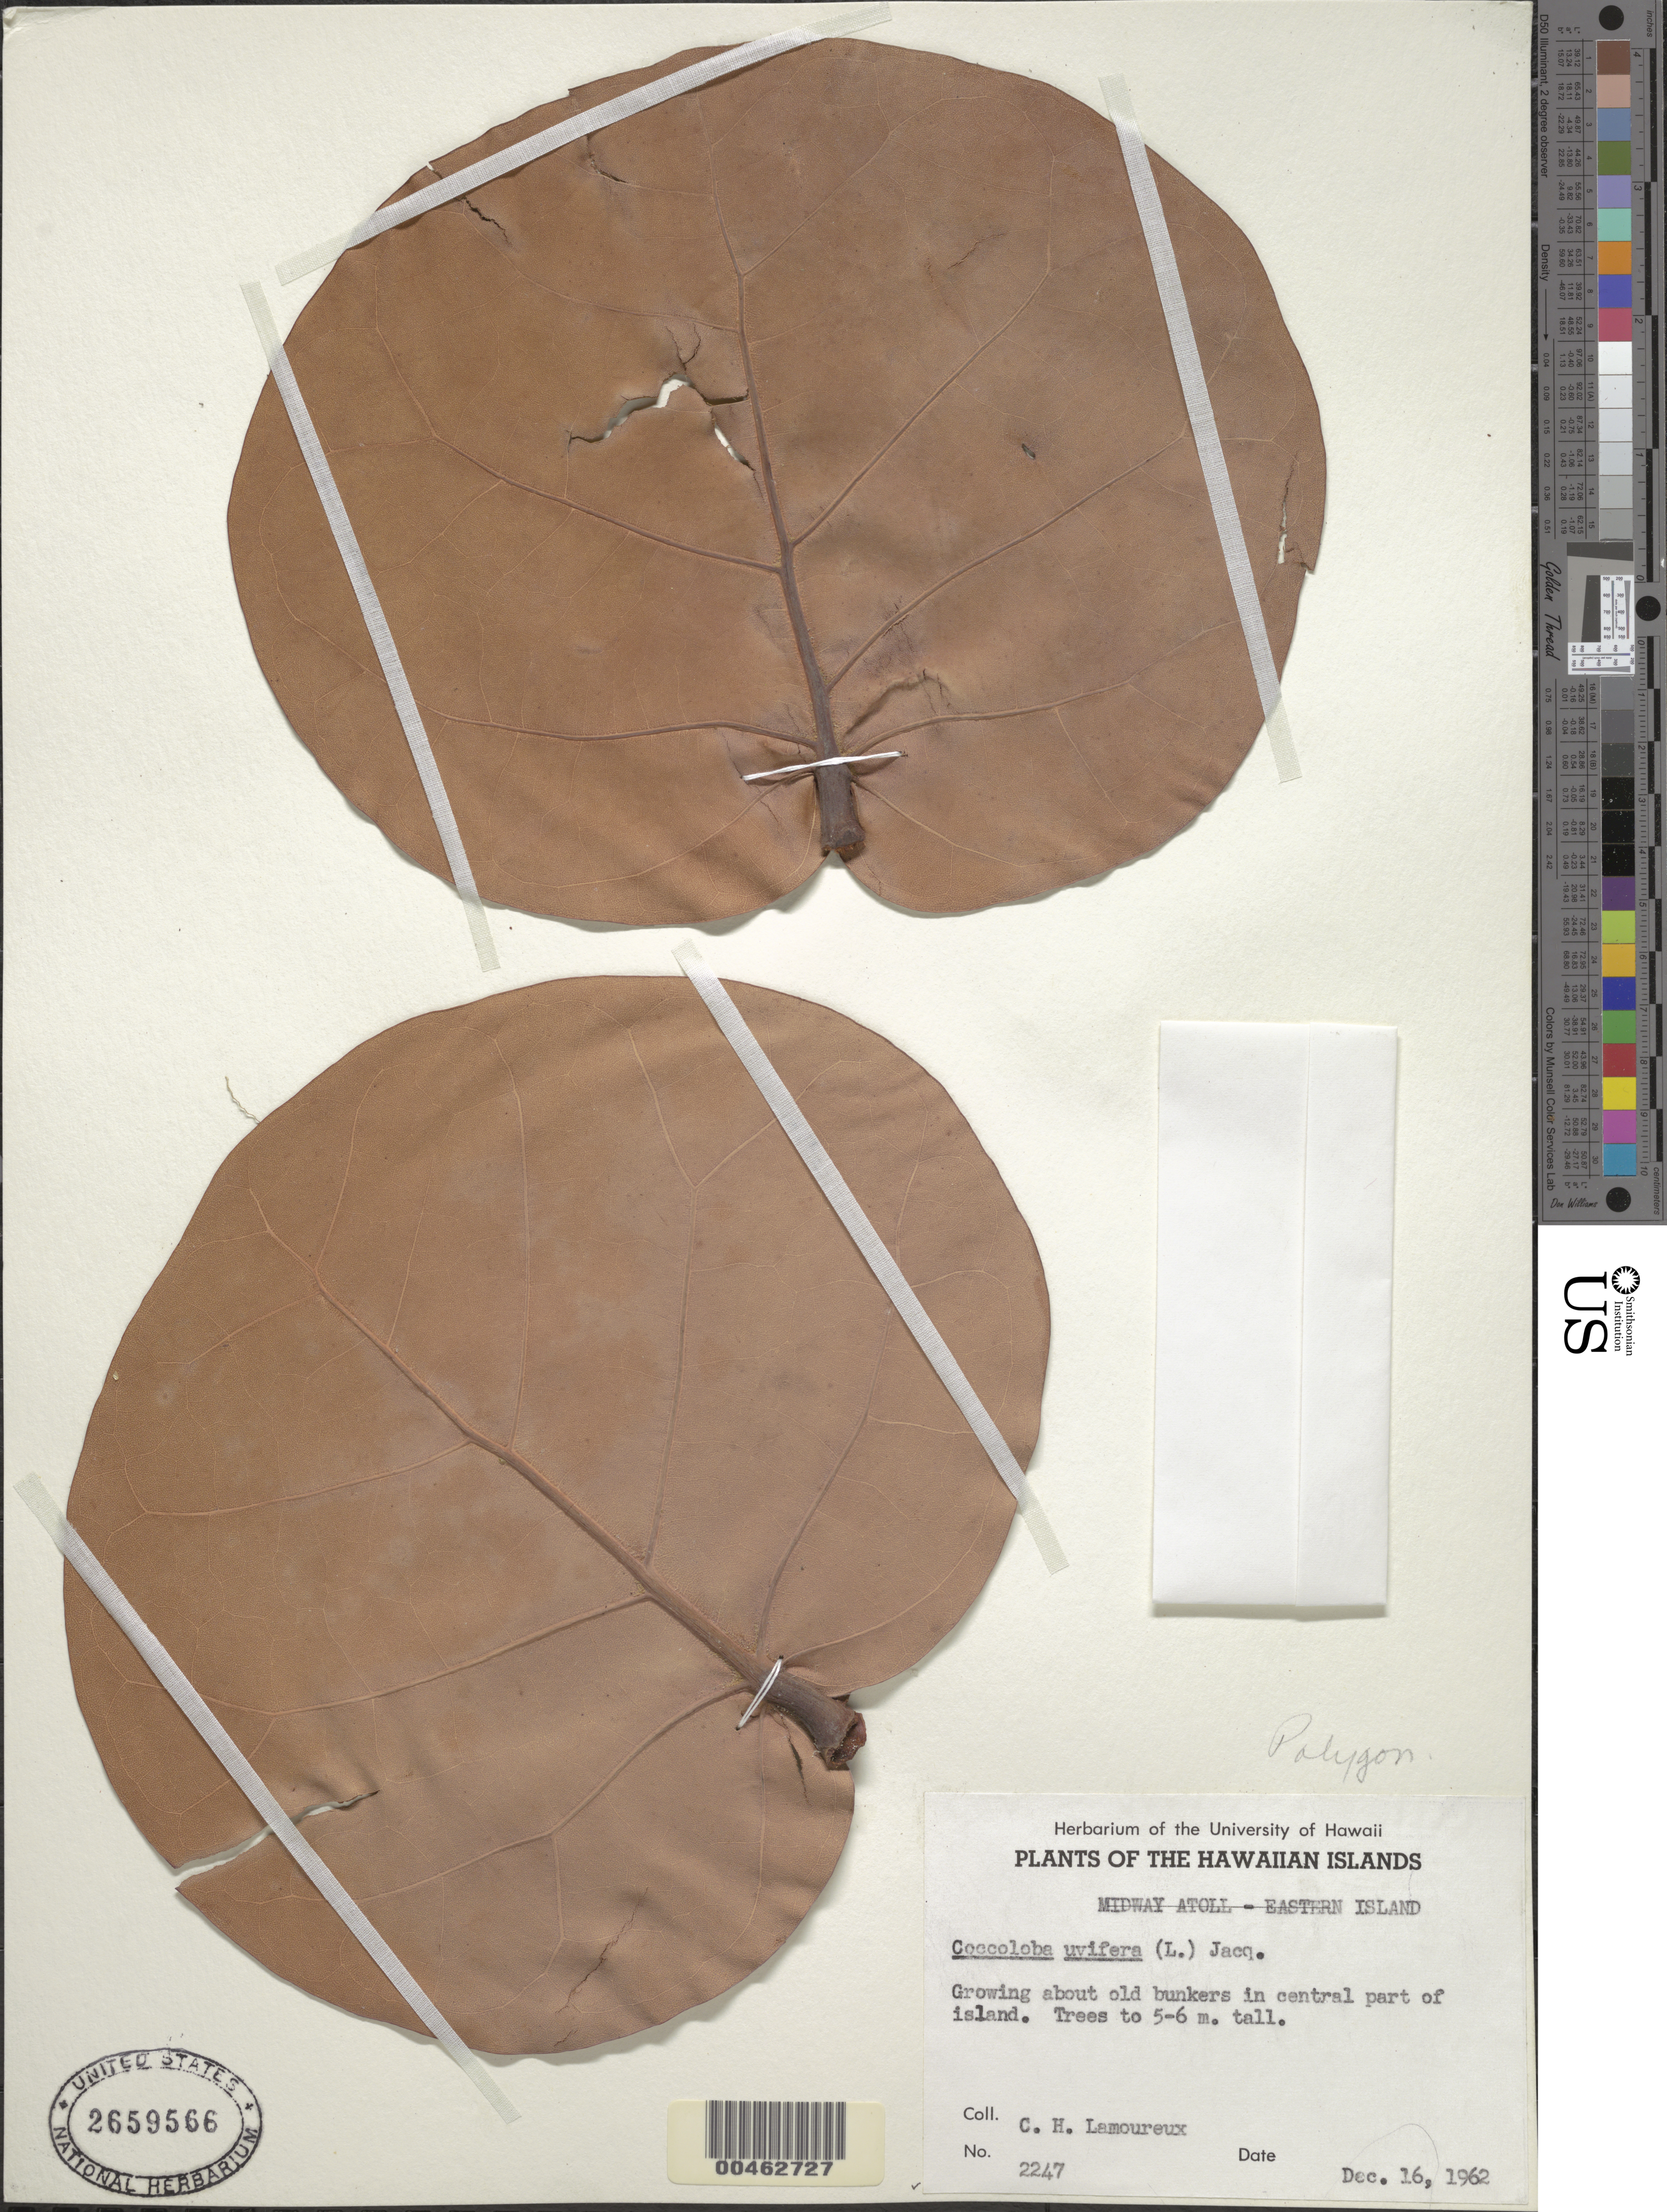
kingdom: Plantae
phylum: Tracheophyta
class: Magnoliopsida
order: Caryophyllales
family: Polygonaceae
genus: Coccoloba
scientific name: Coccoloba uvifera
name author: L.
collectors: C. H. Lamoureux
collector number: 2247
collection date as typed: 16 Dec 1962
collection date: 1962-12-16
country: U.S. Administered Pacific Islands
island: Midway Atoll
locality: central part of island, Eastern Islet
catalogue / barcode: US 2659566